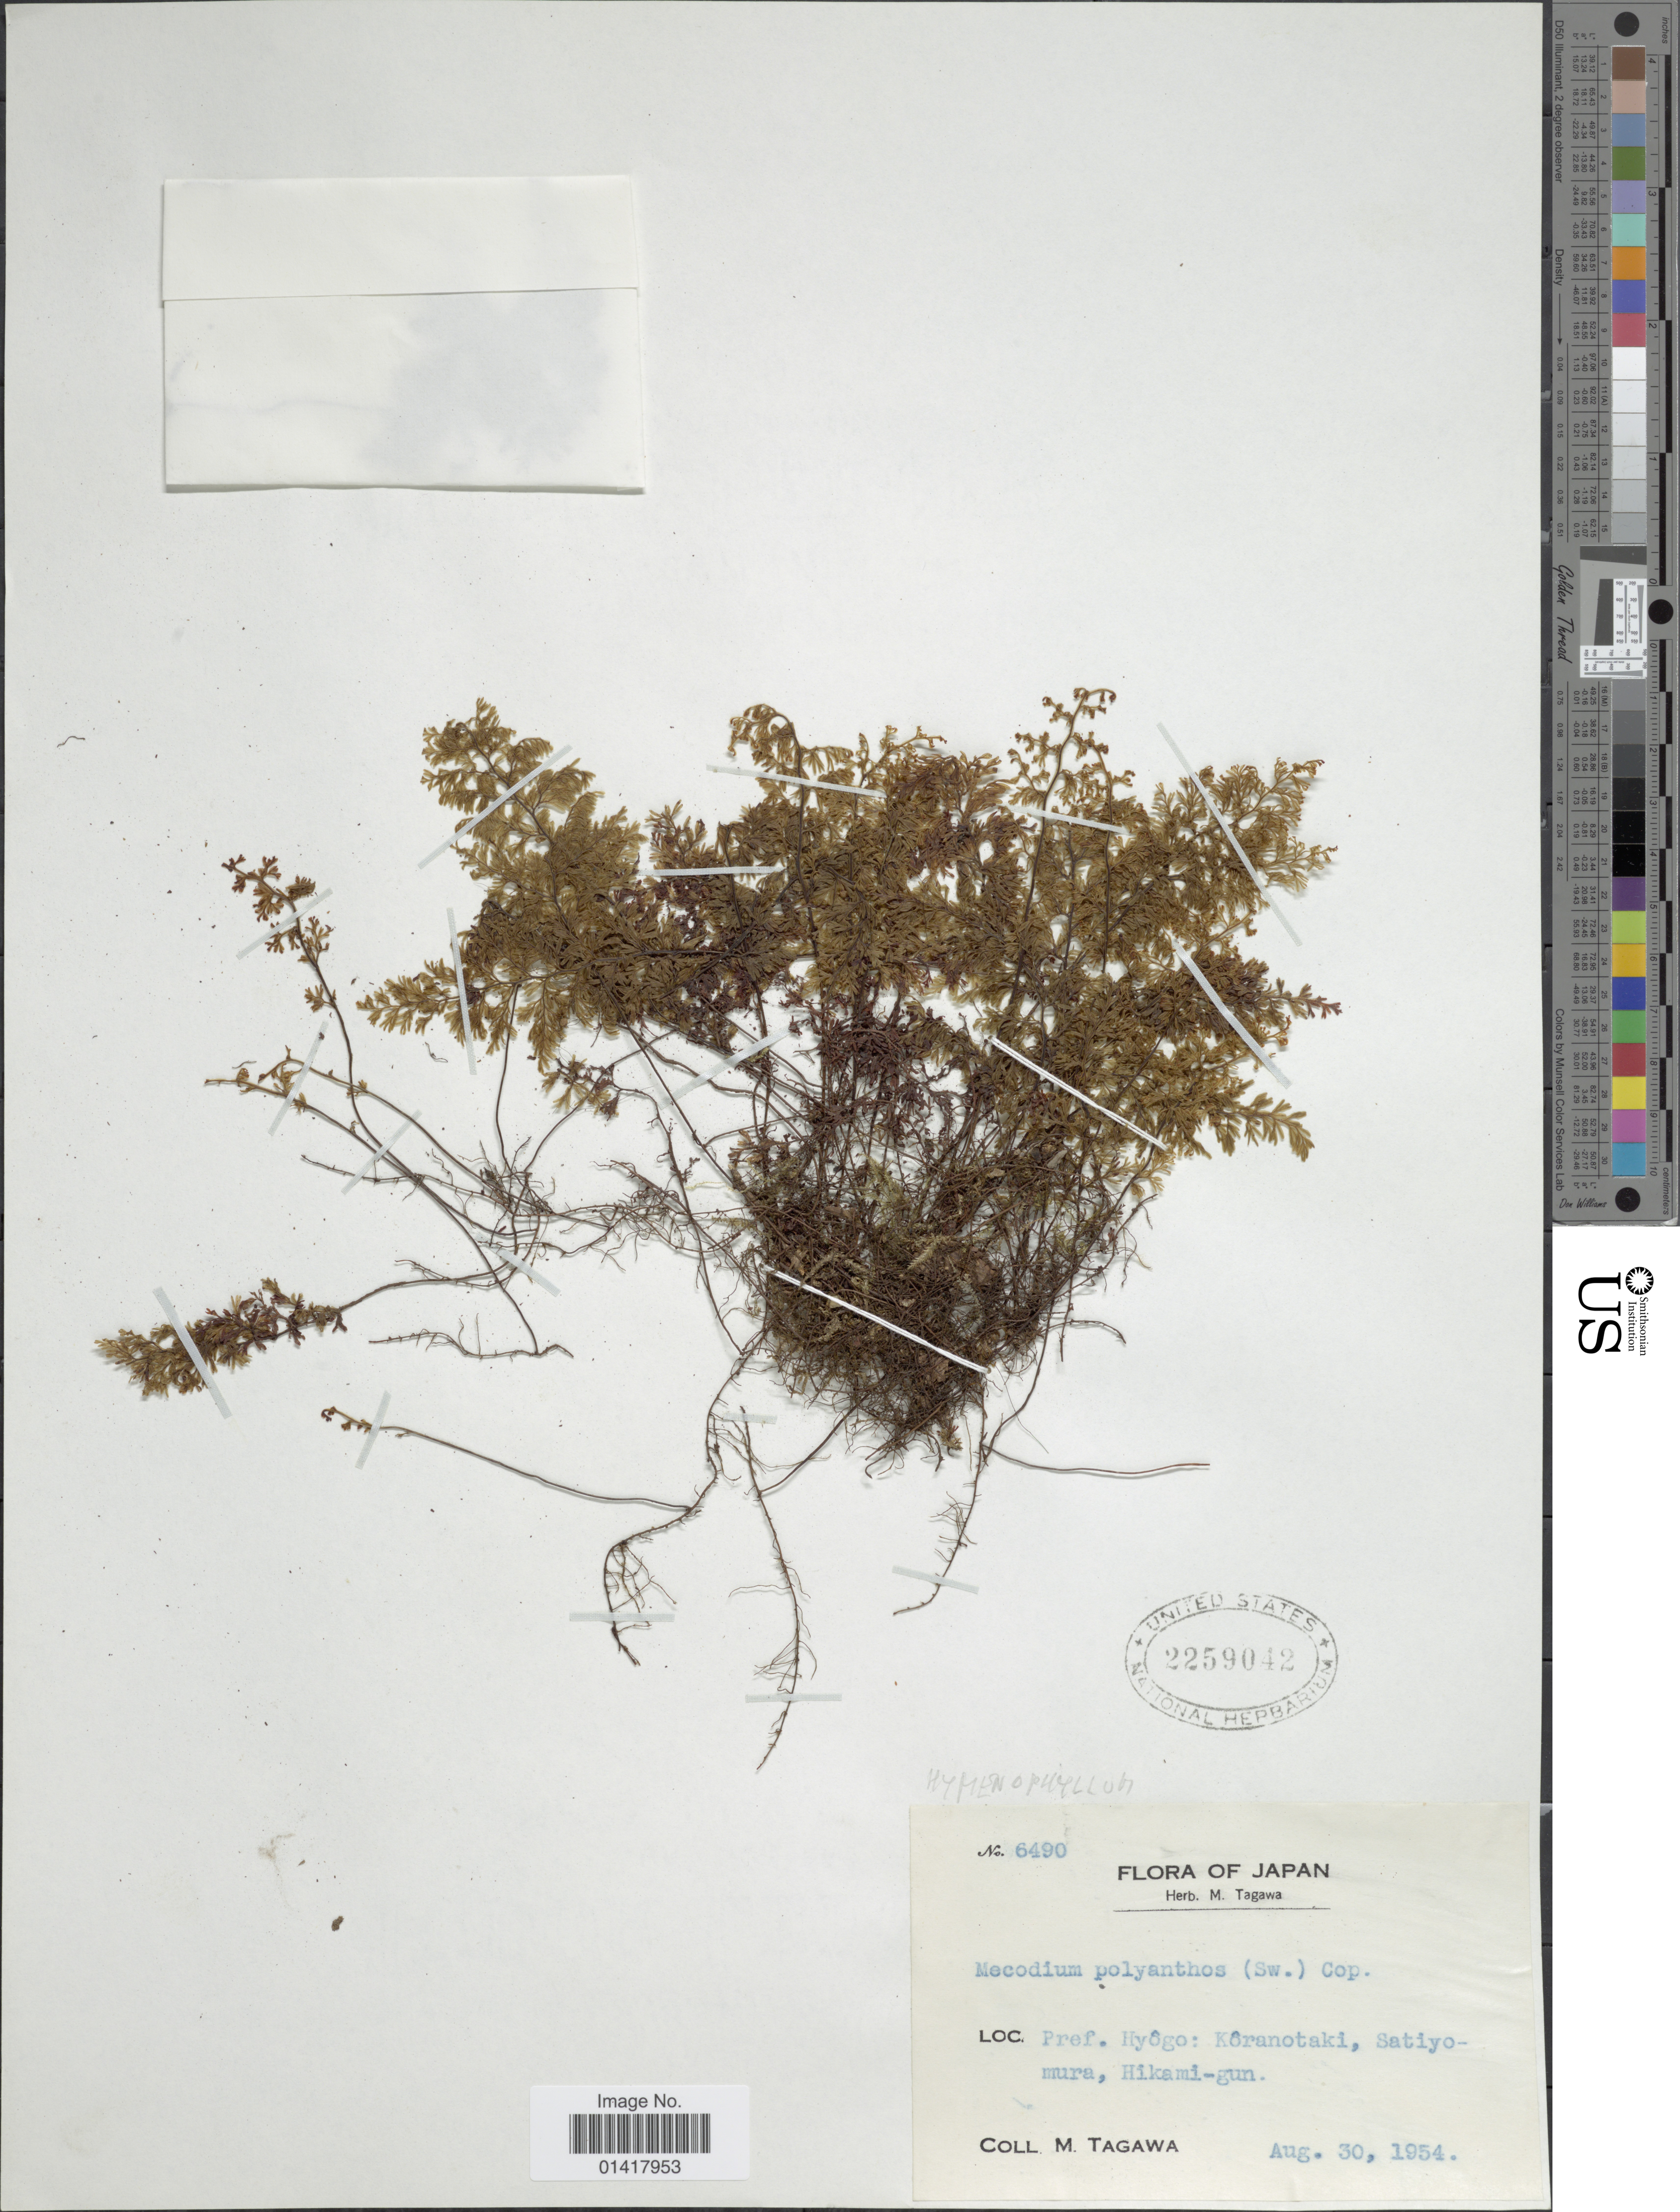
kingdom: Plantae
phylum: Tracheophyta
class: Polypodiopsida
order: Hymenophyllales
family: Hymenophyllaceae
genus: Hymenophyllum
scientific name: Hymenophyllum polyanthos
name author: (Sw.) Sw.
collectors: M. Tagawa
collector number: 6490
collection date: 1954-08-30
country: Japan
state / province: Hyogo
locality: Koranotaki, Satiyomura, Hikami-gun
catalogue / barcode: US 2259042